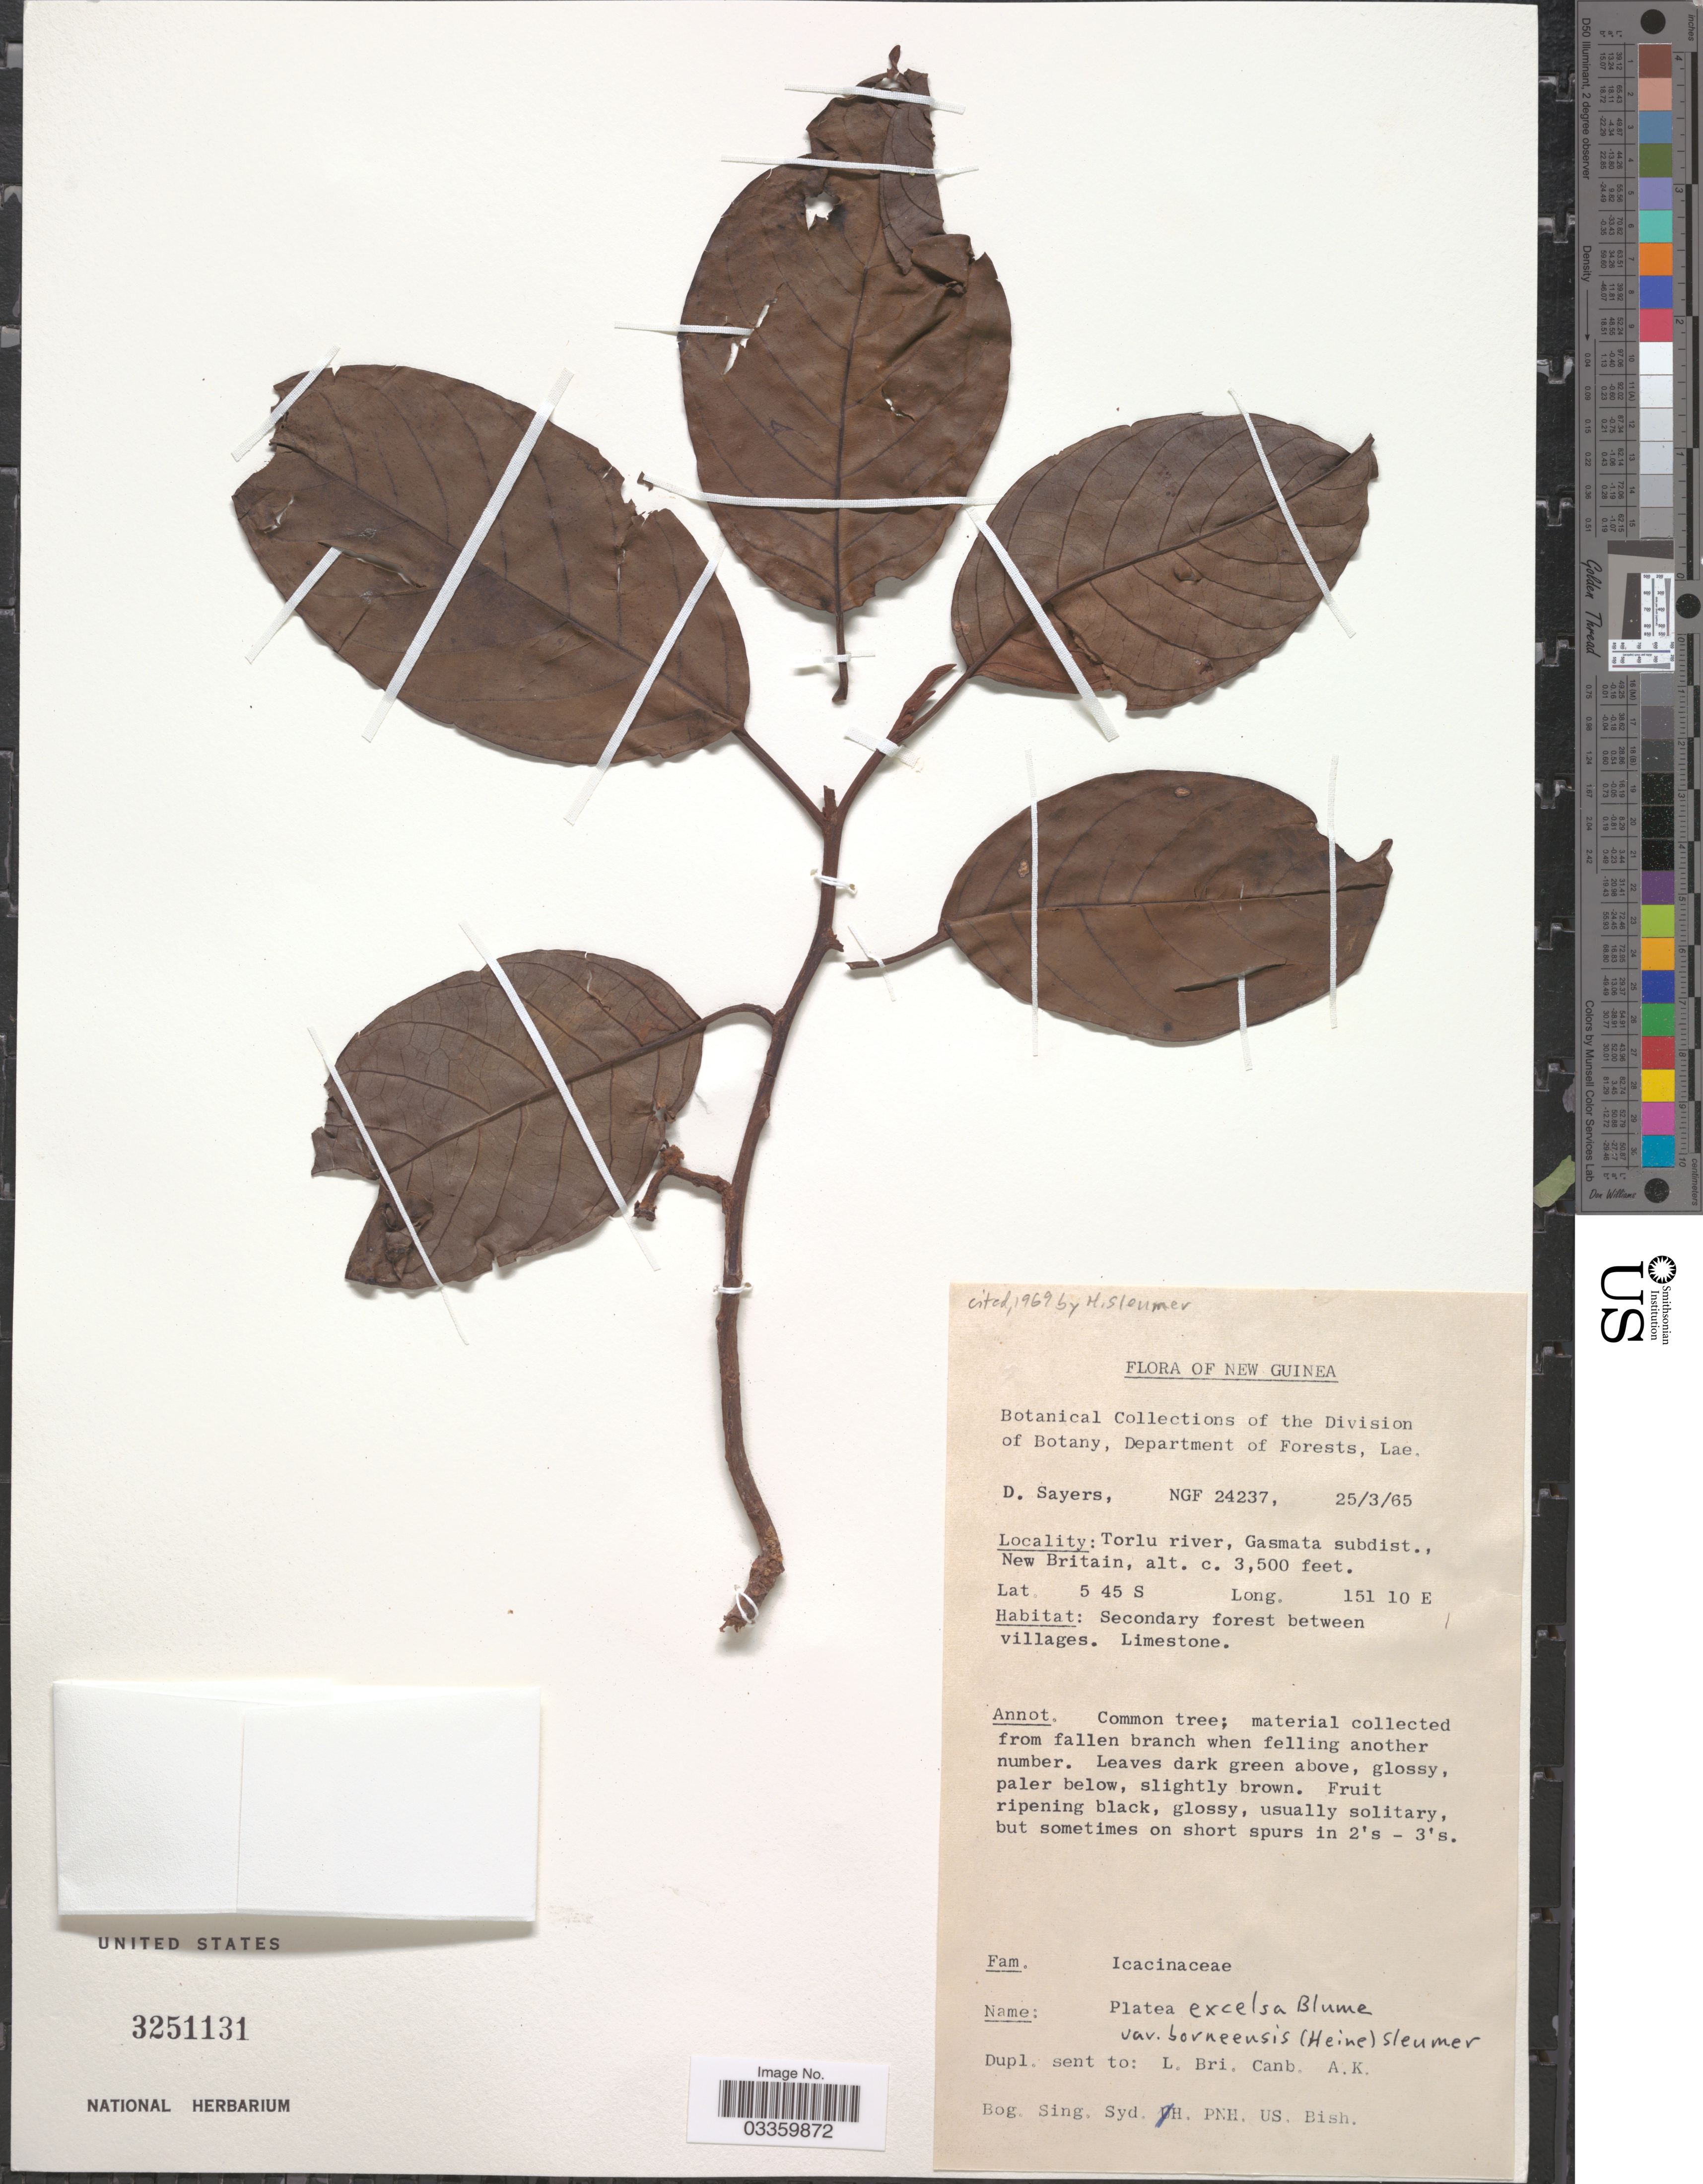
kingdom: Plantae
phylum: Tracheophyta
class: Magnoliopsida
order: Metteniusales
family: Metteniusaceae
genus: Platea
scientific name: Platea excelsa var. borneensia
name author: (Blume) Sleumer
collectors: D. Sayers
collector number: NGF 24237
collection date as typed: Transcribed d/m/y: 25/3/65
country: Papua New Guinea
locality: New Guinea. Torlu river, Gasmata subdist., New Britain.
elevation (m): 1067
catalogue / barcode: US 3251131